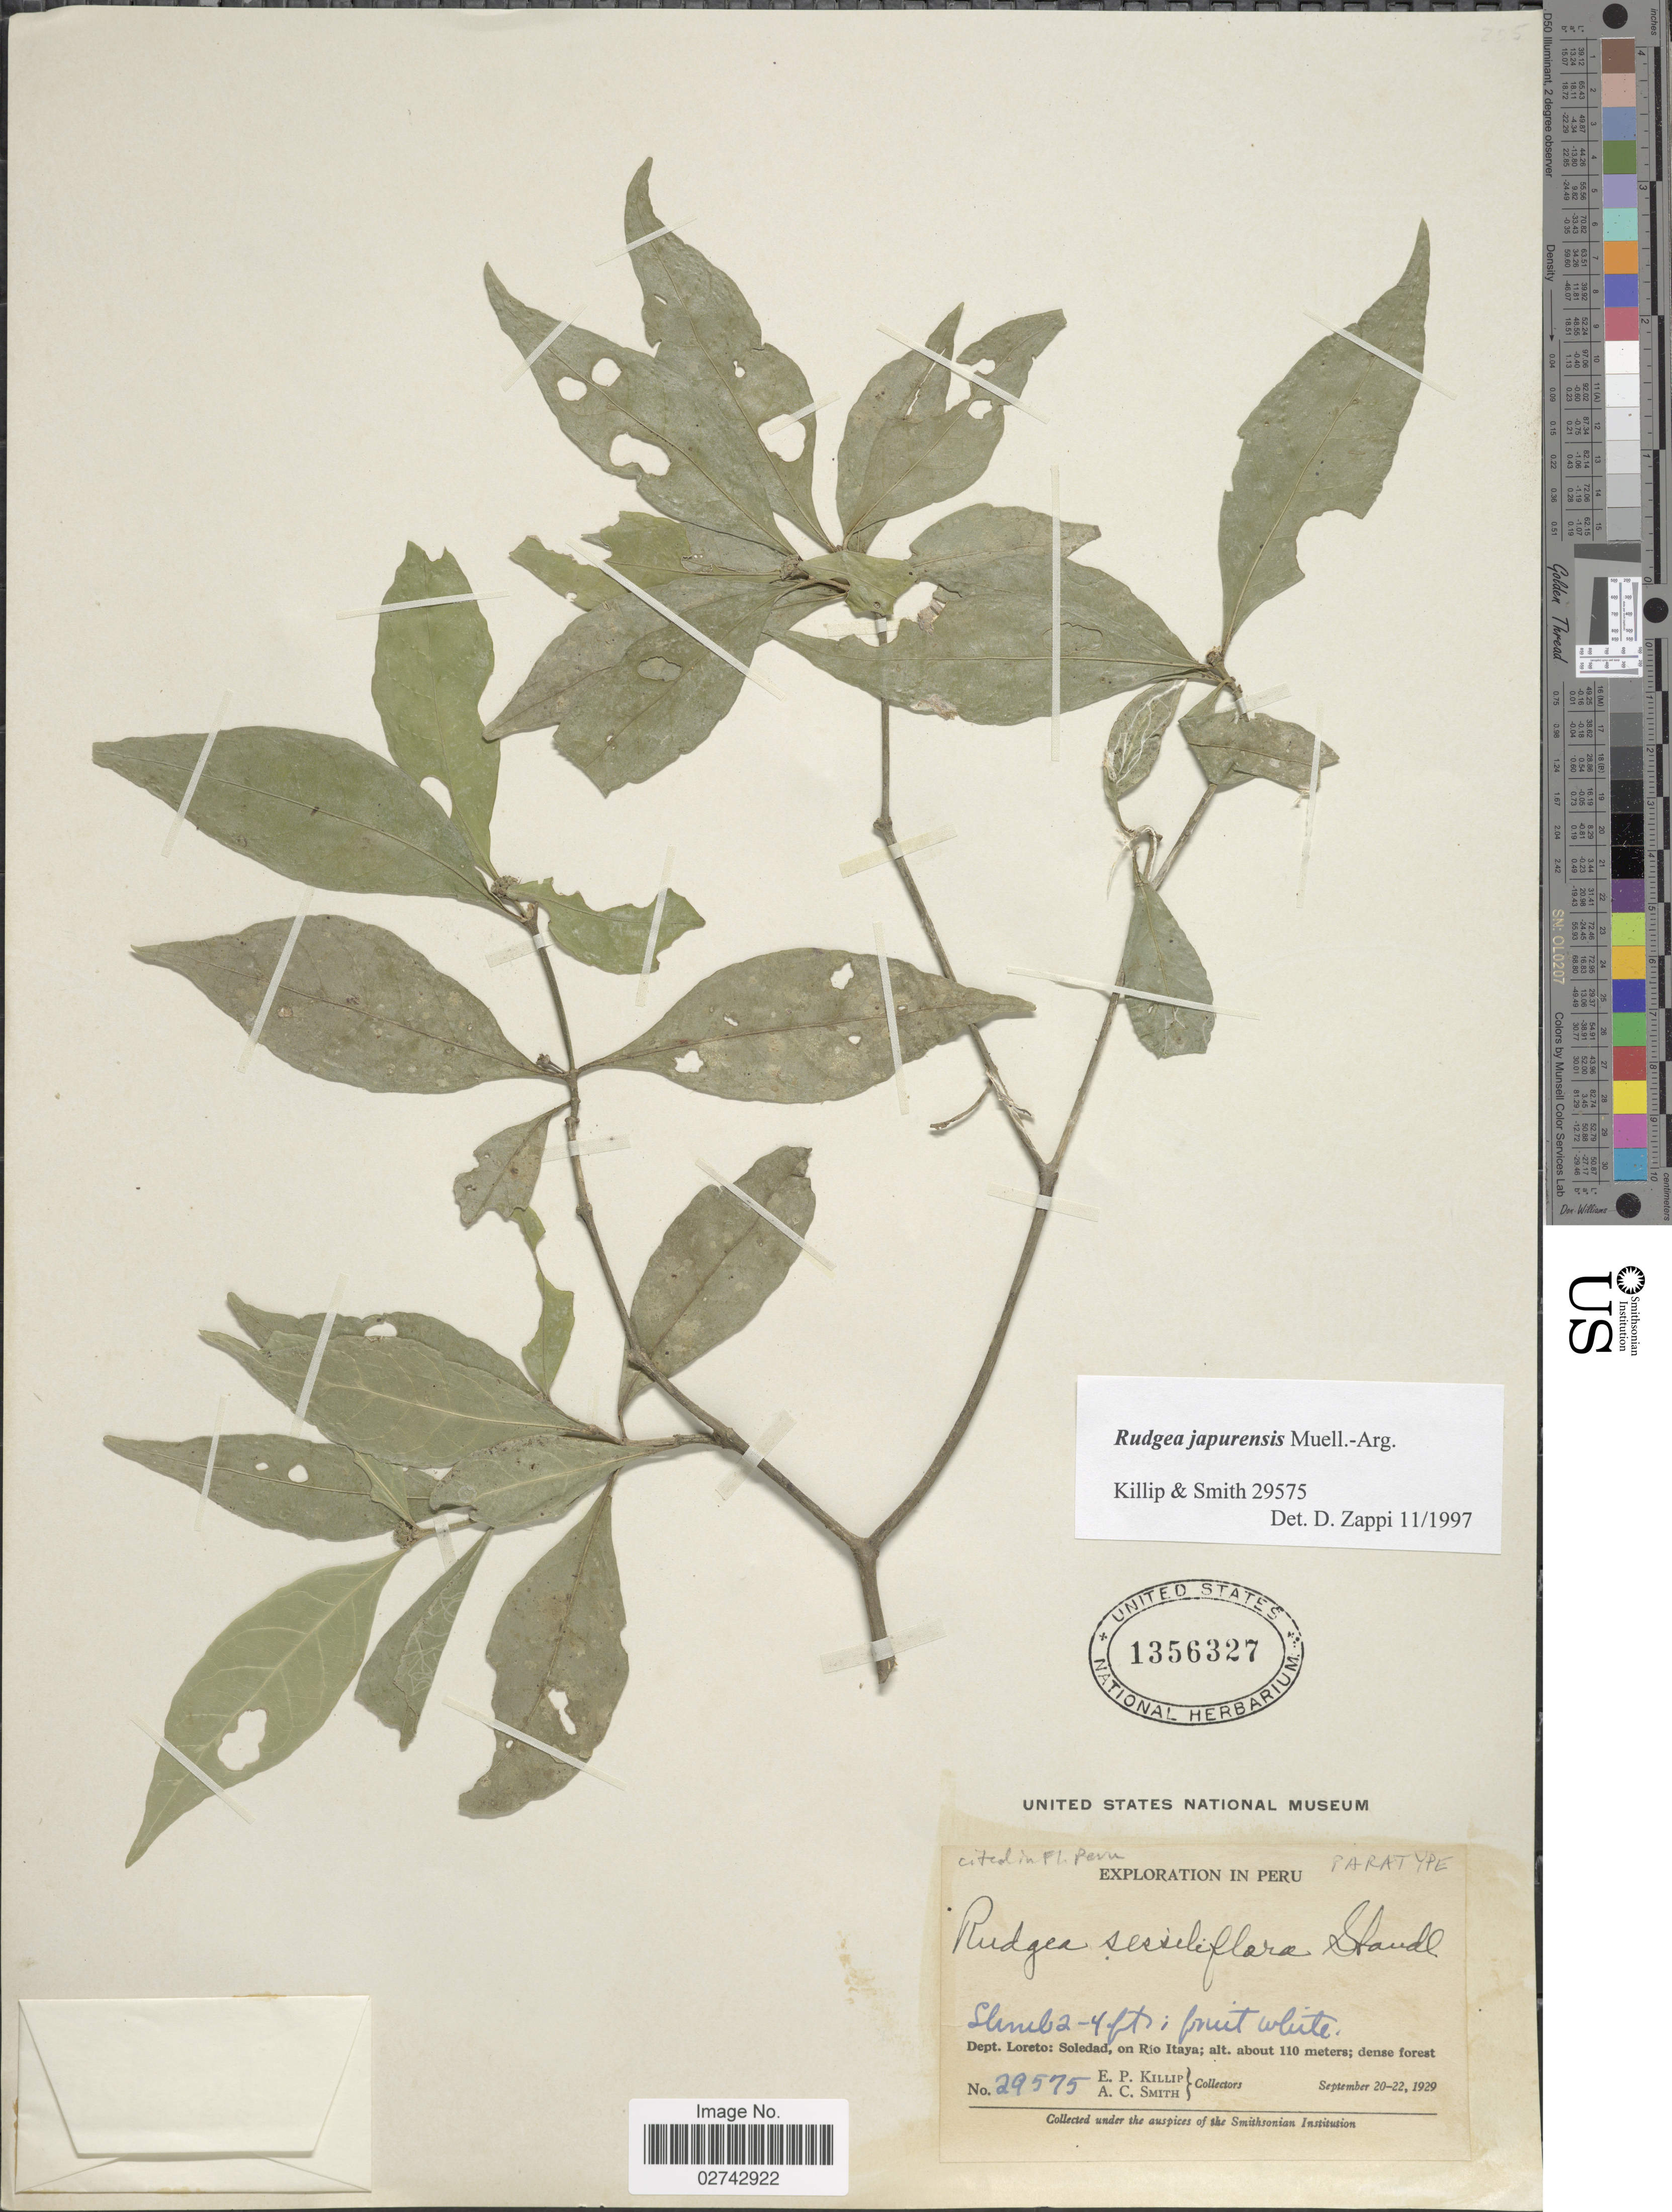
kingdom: Plantae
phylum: Tracheophyta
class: Magnoliopsida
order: Gentianales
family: Rubiaceae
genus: Rudgea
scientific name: Rudgea japurensis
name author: Müll. Arg.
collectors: E. P. Killip & A. C. Smith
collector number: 29575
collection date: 1929-09-20/1929-09-22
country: Peru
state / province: Loreto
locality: Soledad, on Rio Itaya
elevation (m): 110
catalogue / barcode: US 1356327